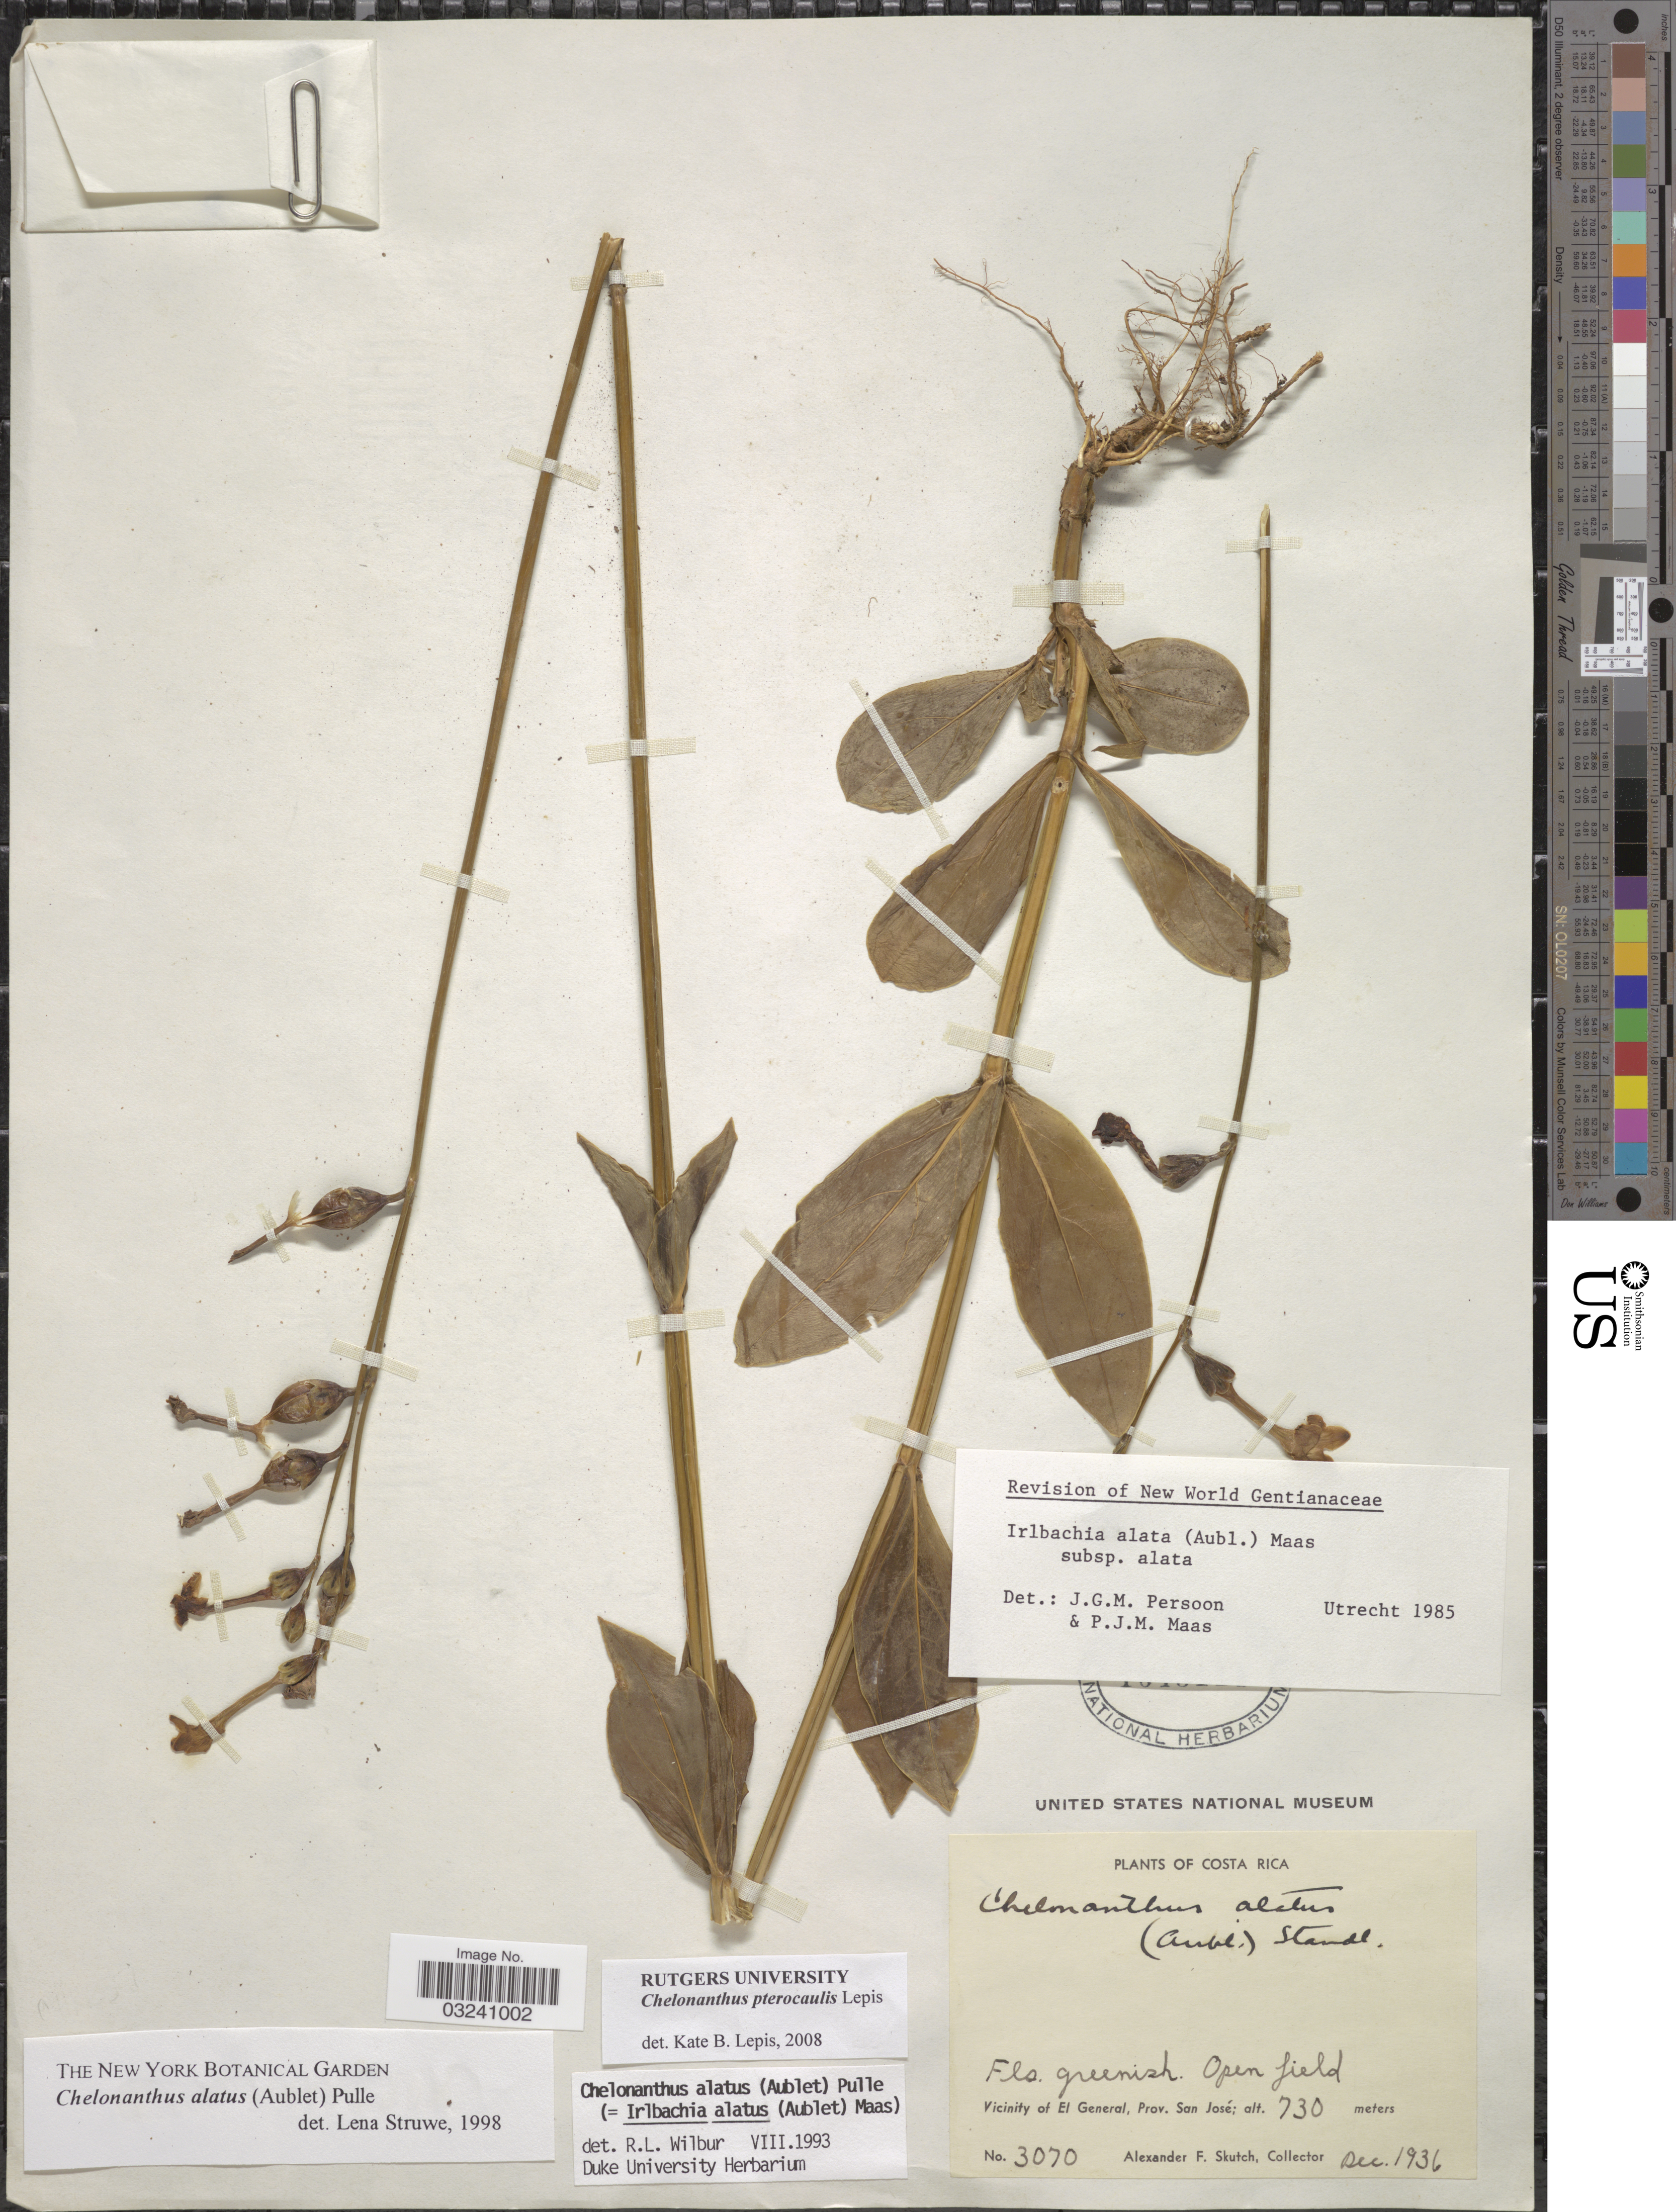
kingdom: Plantae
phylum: Tracheophyta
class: Magnoliopsida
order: Gentianales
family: Gentianaceae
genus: Chelonanthus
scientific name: Chelonanthus pterocaulis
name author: Lepis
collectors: A. F. Skutch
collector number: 3070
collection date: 1936-12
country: Costa Rica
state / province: San José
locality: Vicinity of El General.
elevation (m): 730